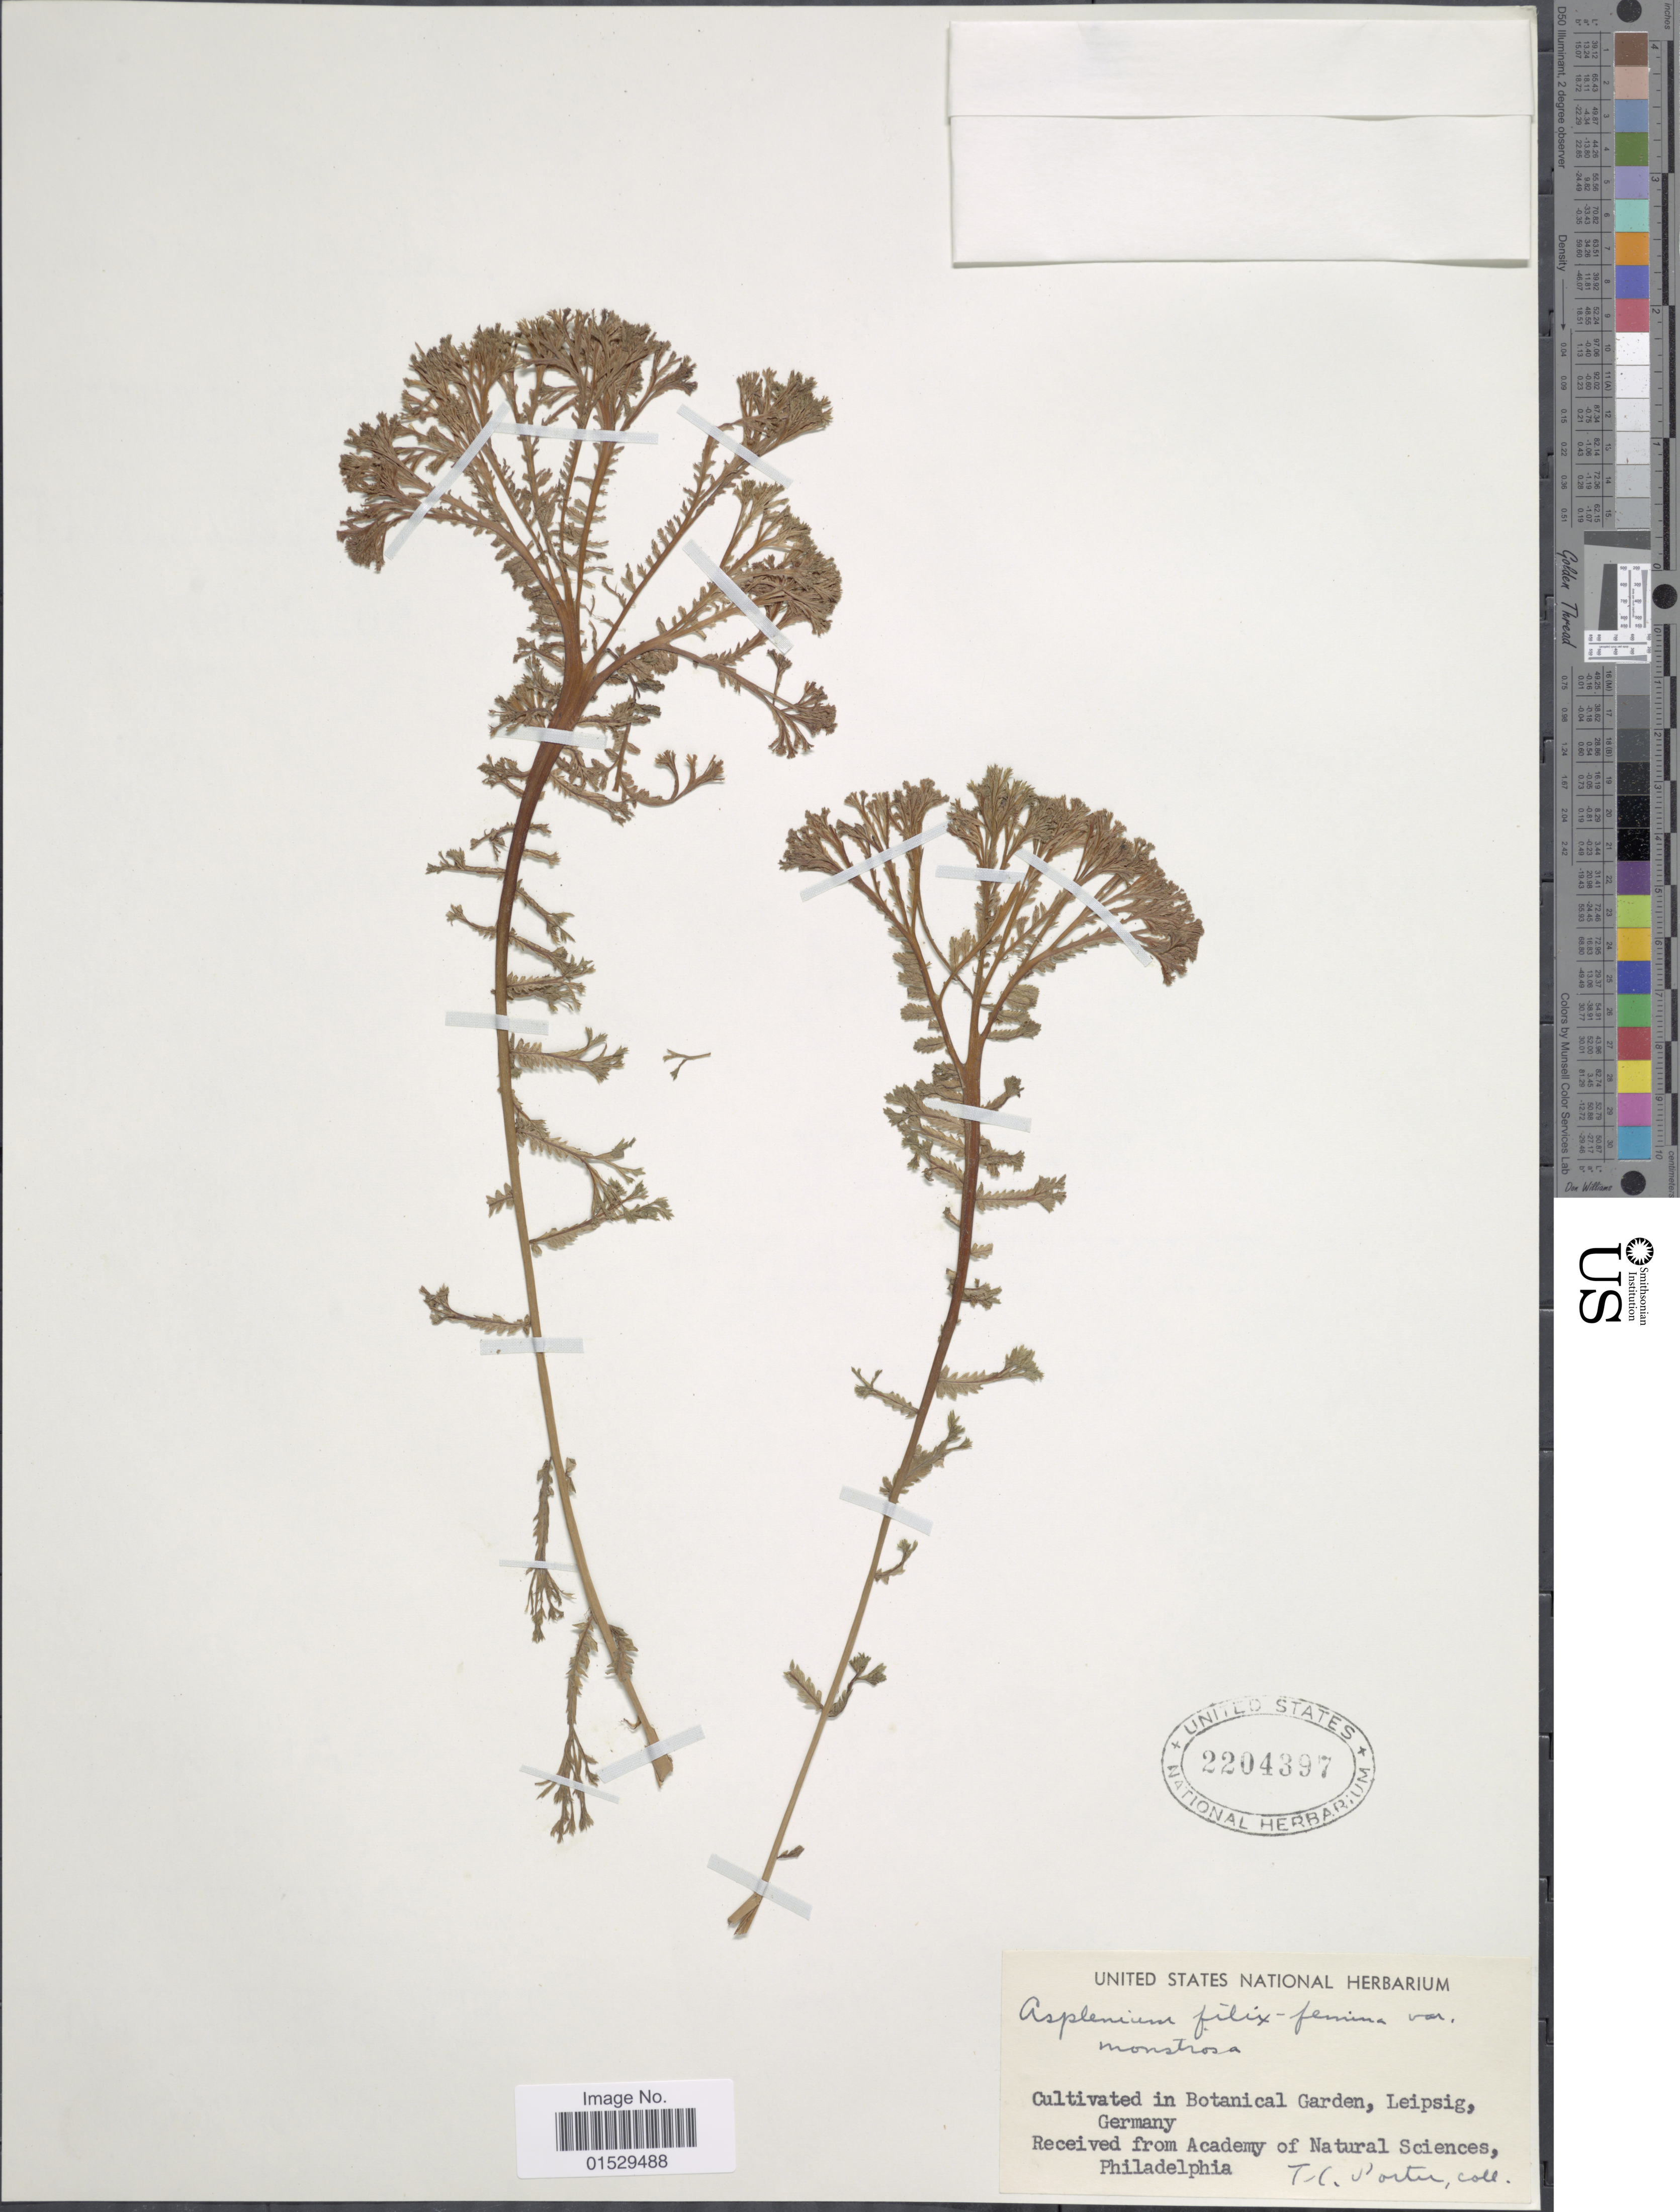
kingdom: Plantae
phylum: Tracheophyta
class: Polypodiopsida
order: Polypodiales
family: Athyriaceae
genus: Athyrium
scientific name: Athyrium filix-femina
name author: (L.) Roth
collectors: T. C. Porter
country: Germany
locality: Botanical Garden, Leipsig, Germany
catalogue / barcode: US 2204397